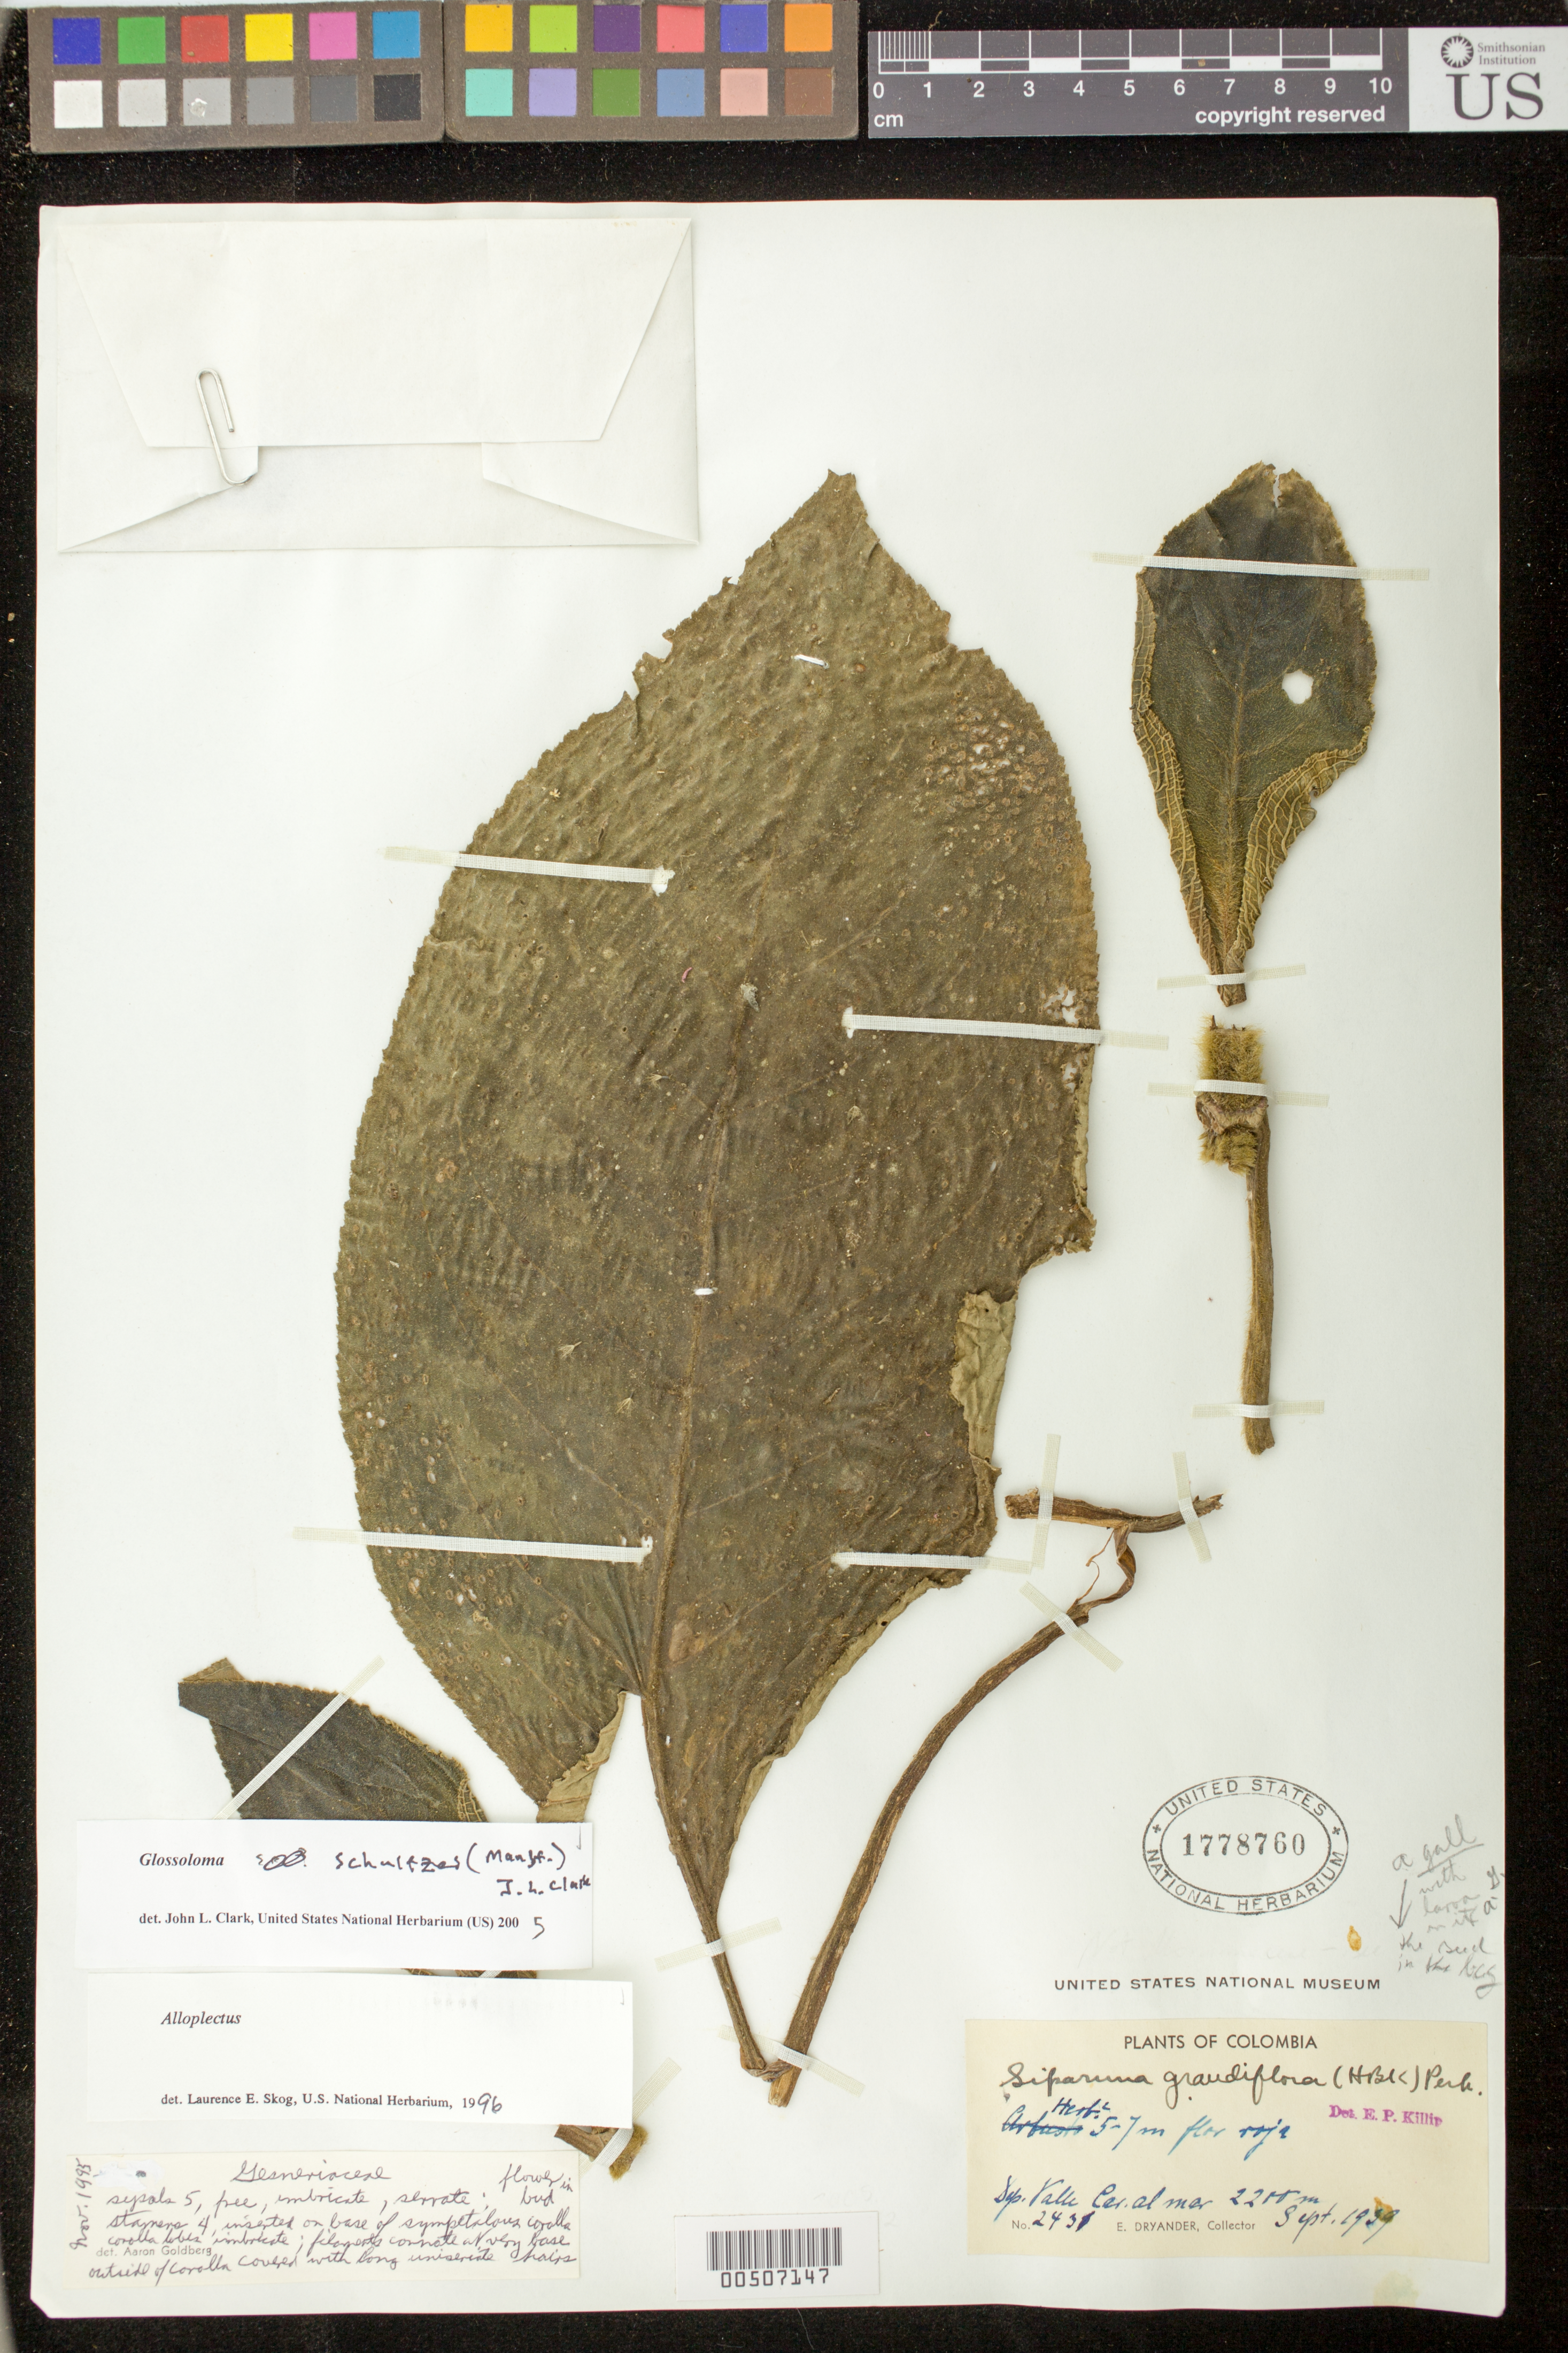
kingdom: Plantae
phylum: Tracheophyta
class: Magnoliopsida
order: Lamiales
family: Gesneriaceae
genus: Glossoloma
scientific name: Glossoloma schultzei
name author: (Mansf.) J.L. Clark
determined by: Clark, J. L., (SEL), The Marie Selby Botanical Garden (UNITED STATES)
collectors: E. I. Dryander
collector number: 2431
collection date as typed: Sep 1939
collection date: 1939-09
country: Colombia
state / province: Valle del Cauca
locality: Cerro al Mar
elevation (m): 2200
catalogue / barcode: US 1778760